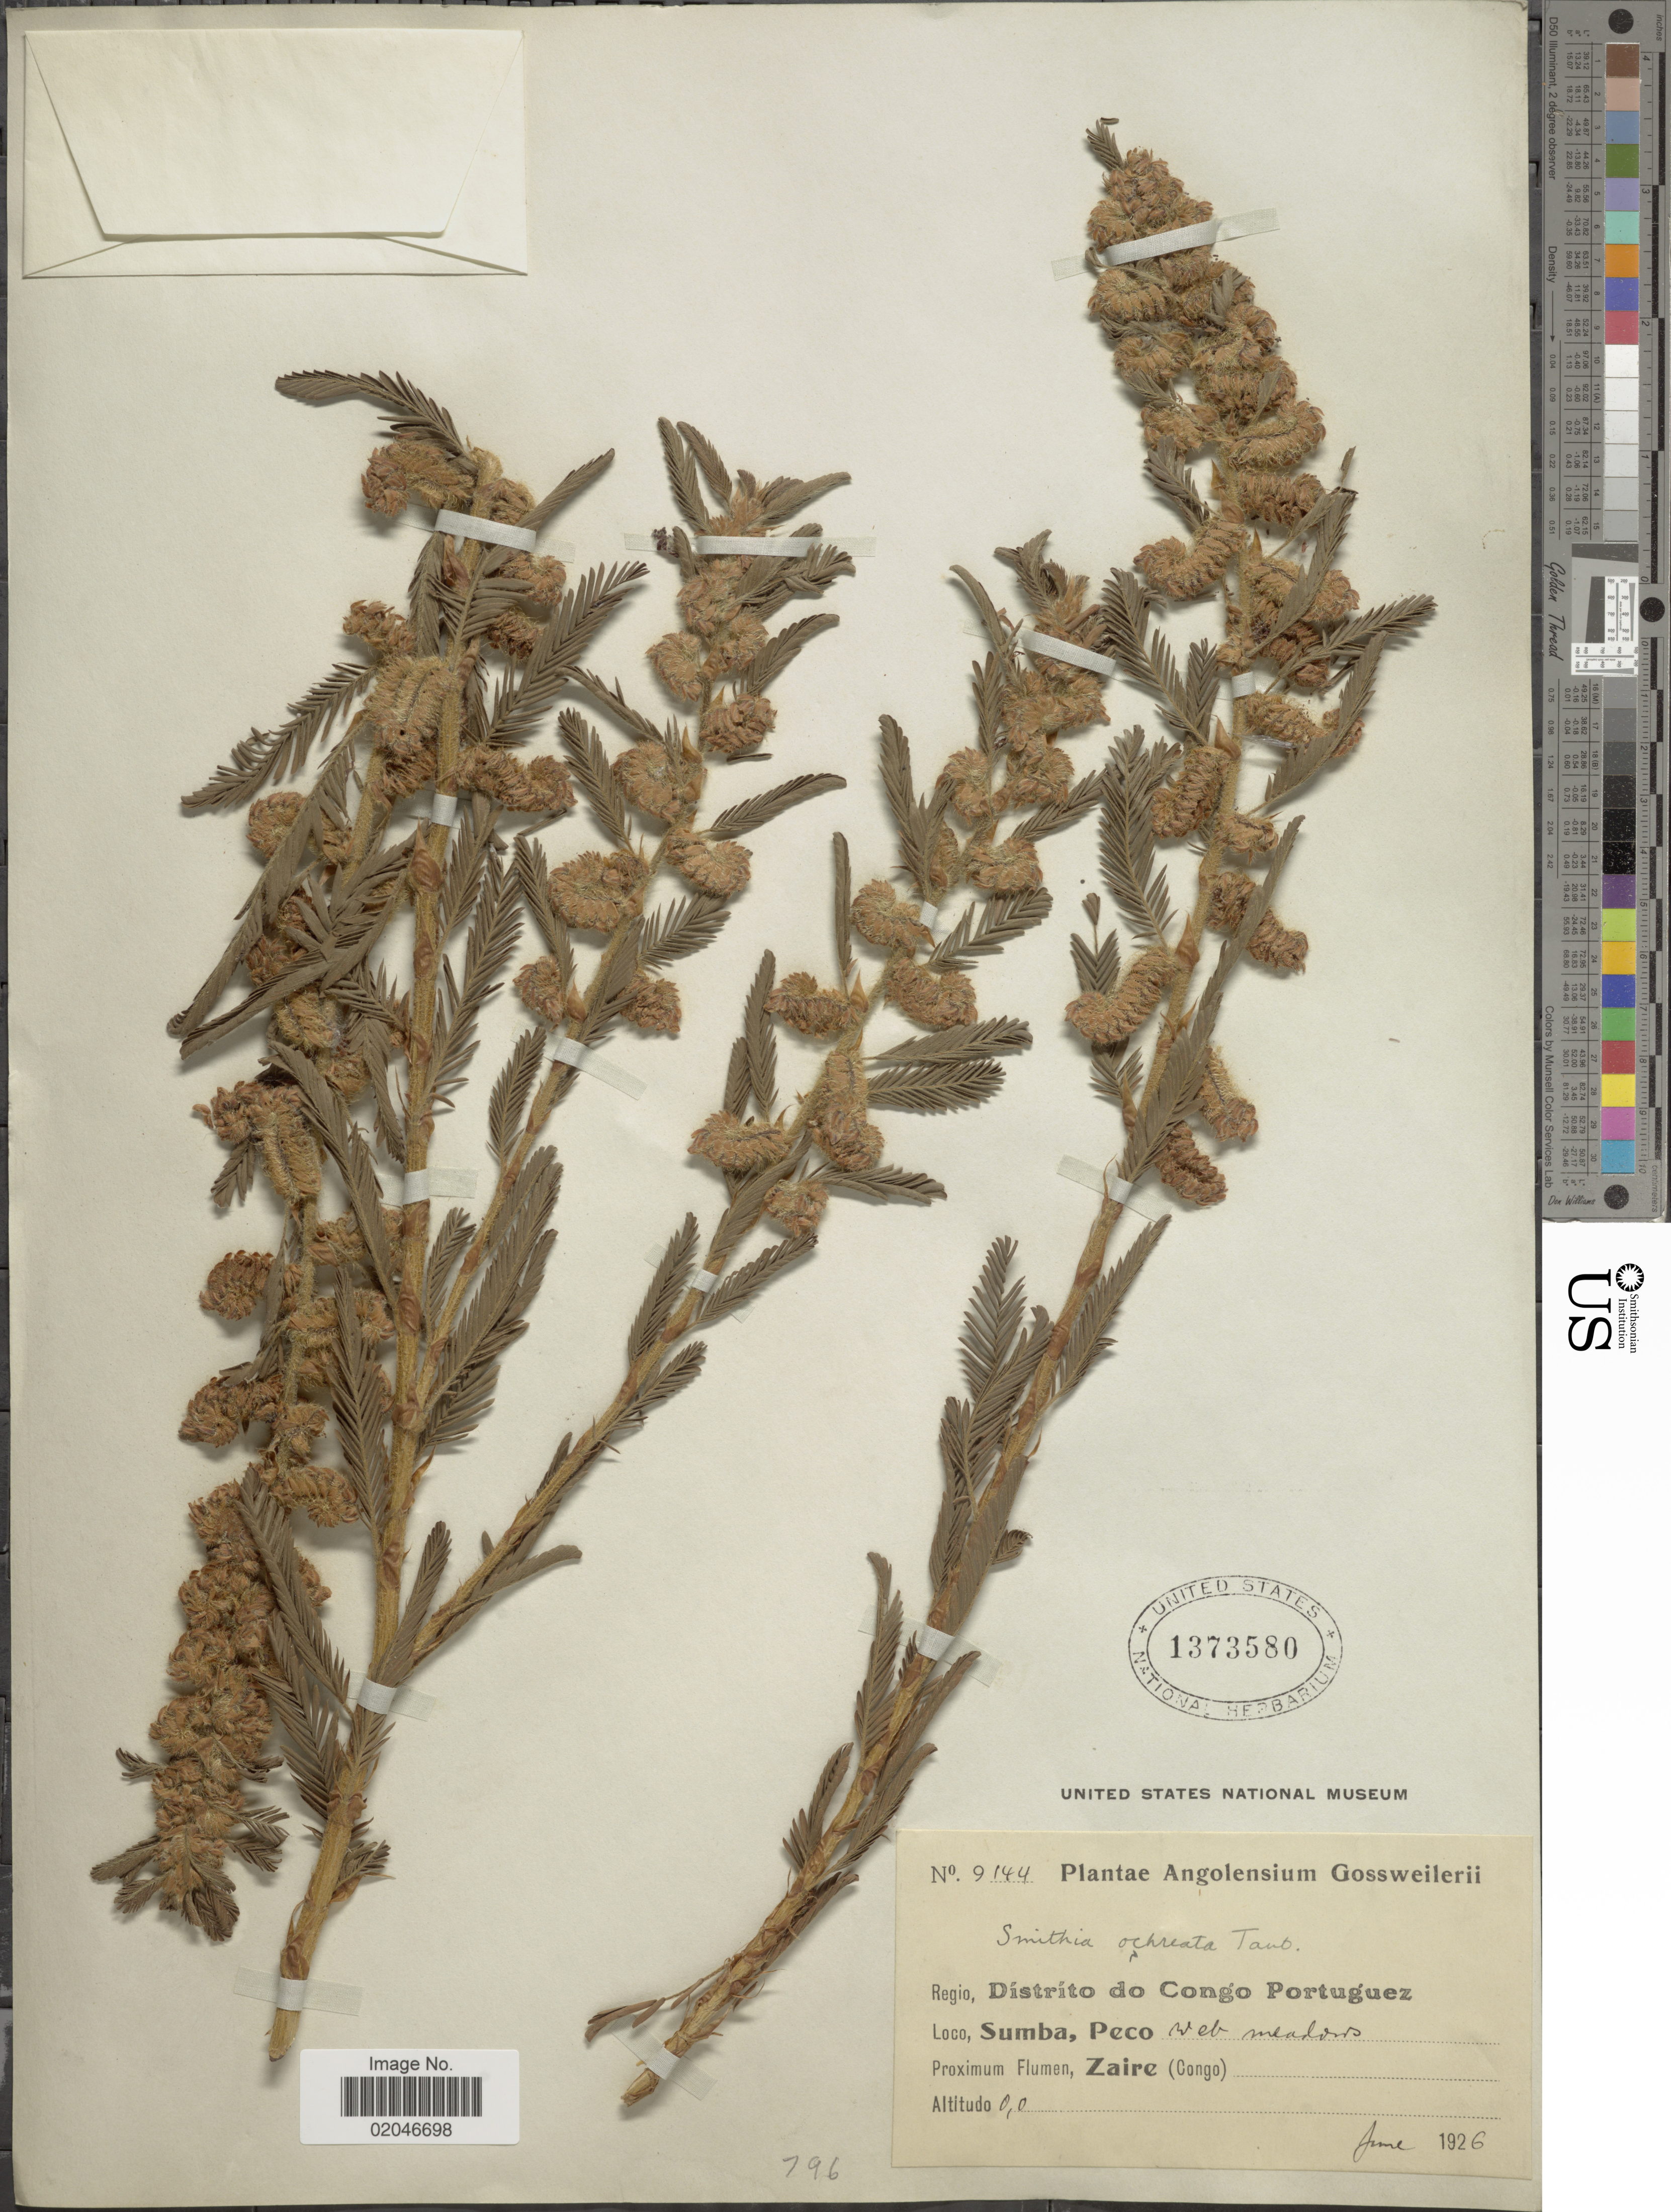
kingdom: Plantae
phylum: Tracheophyta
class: Magnoliopsida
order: Fabales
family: Fabaceae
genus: Kotschya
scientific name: Kotschya ochreata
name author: (Taub.) Dewit & P.A. Duvign.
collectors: A. Gossweiler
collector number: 9144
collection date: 1926-06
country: Congo, Democratic Republic of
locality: Regio, Distrito do Congo Portiguez, Sumba, Peco, wet meadows, Zaire (Congo)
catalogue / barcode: US 1373580